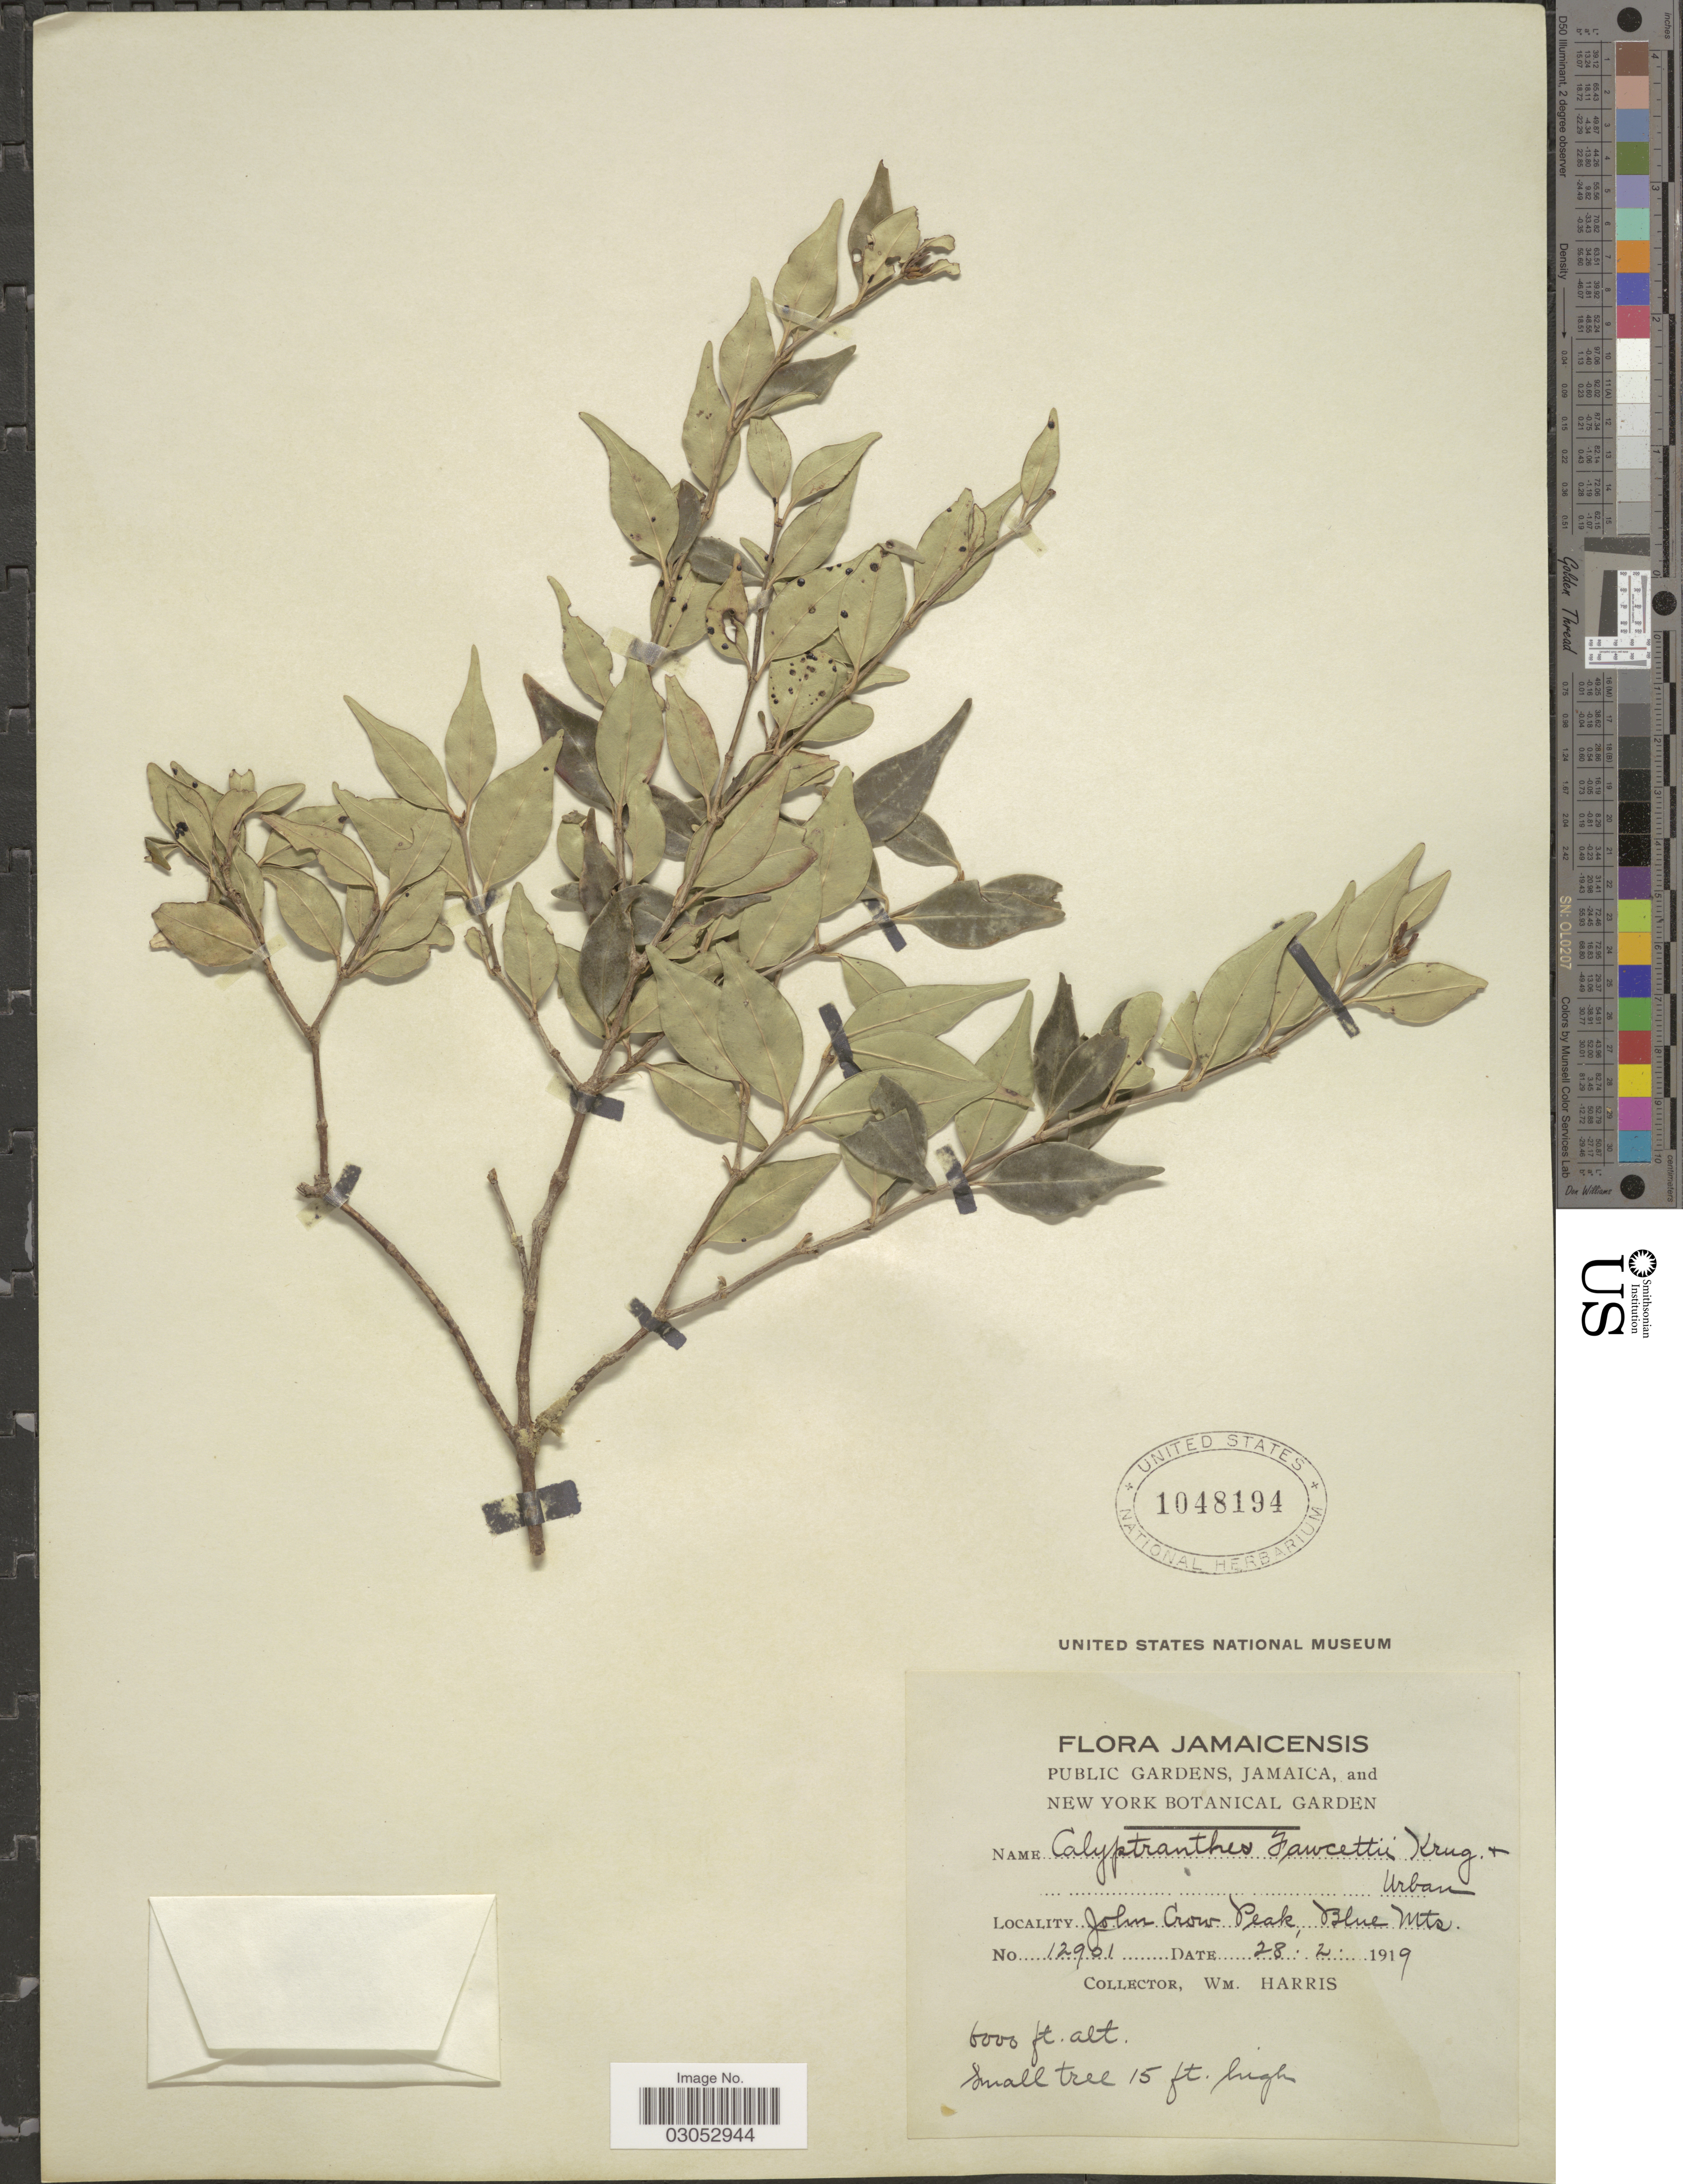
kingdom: Plantae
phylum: Tracheophyta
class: Magnoliopsida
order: Myrtales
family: Myrtaceae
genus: Myrcia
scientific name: Myrcia fawcettii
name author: (Krug & Urb.) K. Campbell & K. Samra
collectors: W. Harris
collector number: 12901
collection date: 1919-02-28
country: Jamaica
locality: John Cow Peak, Blue Mts.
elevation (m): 1829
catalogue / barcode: US 1048194